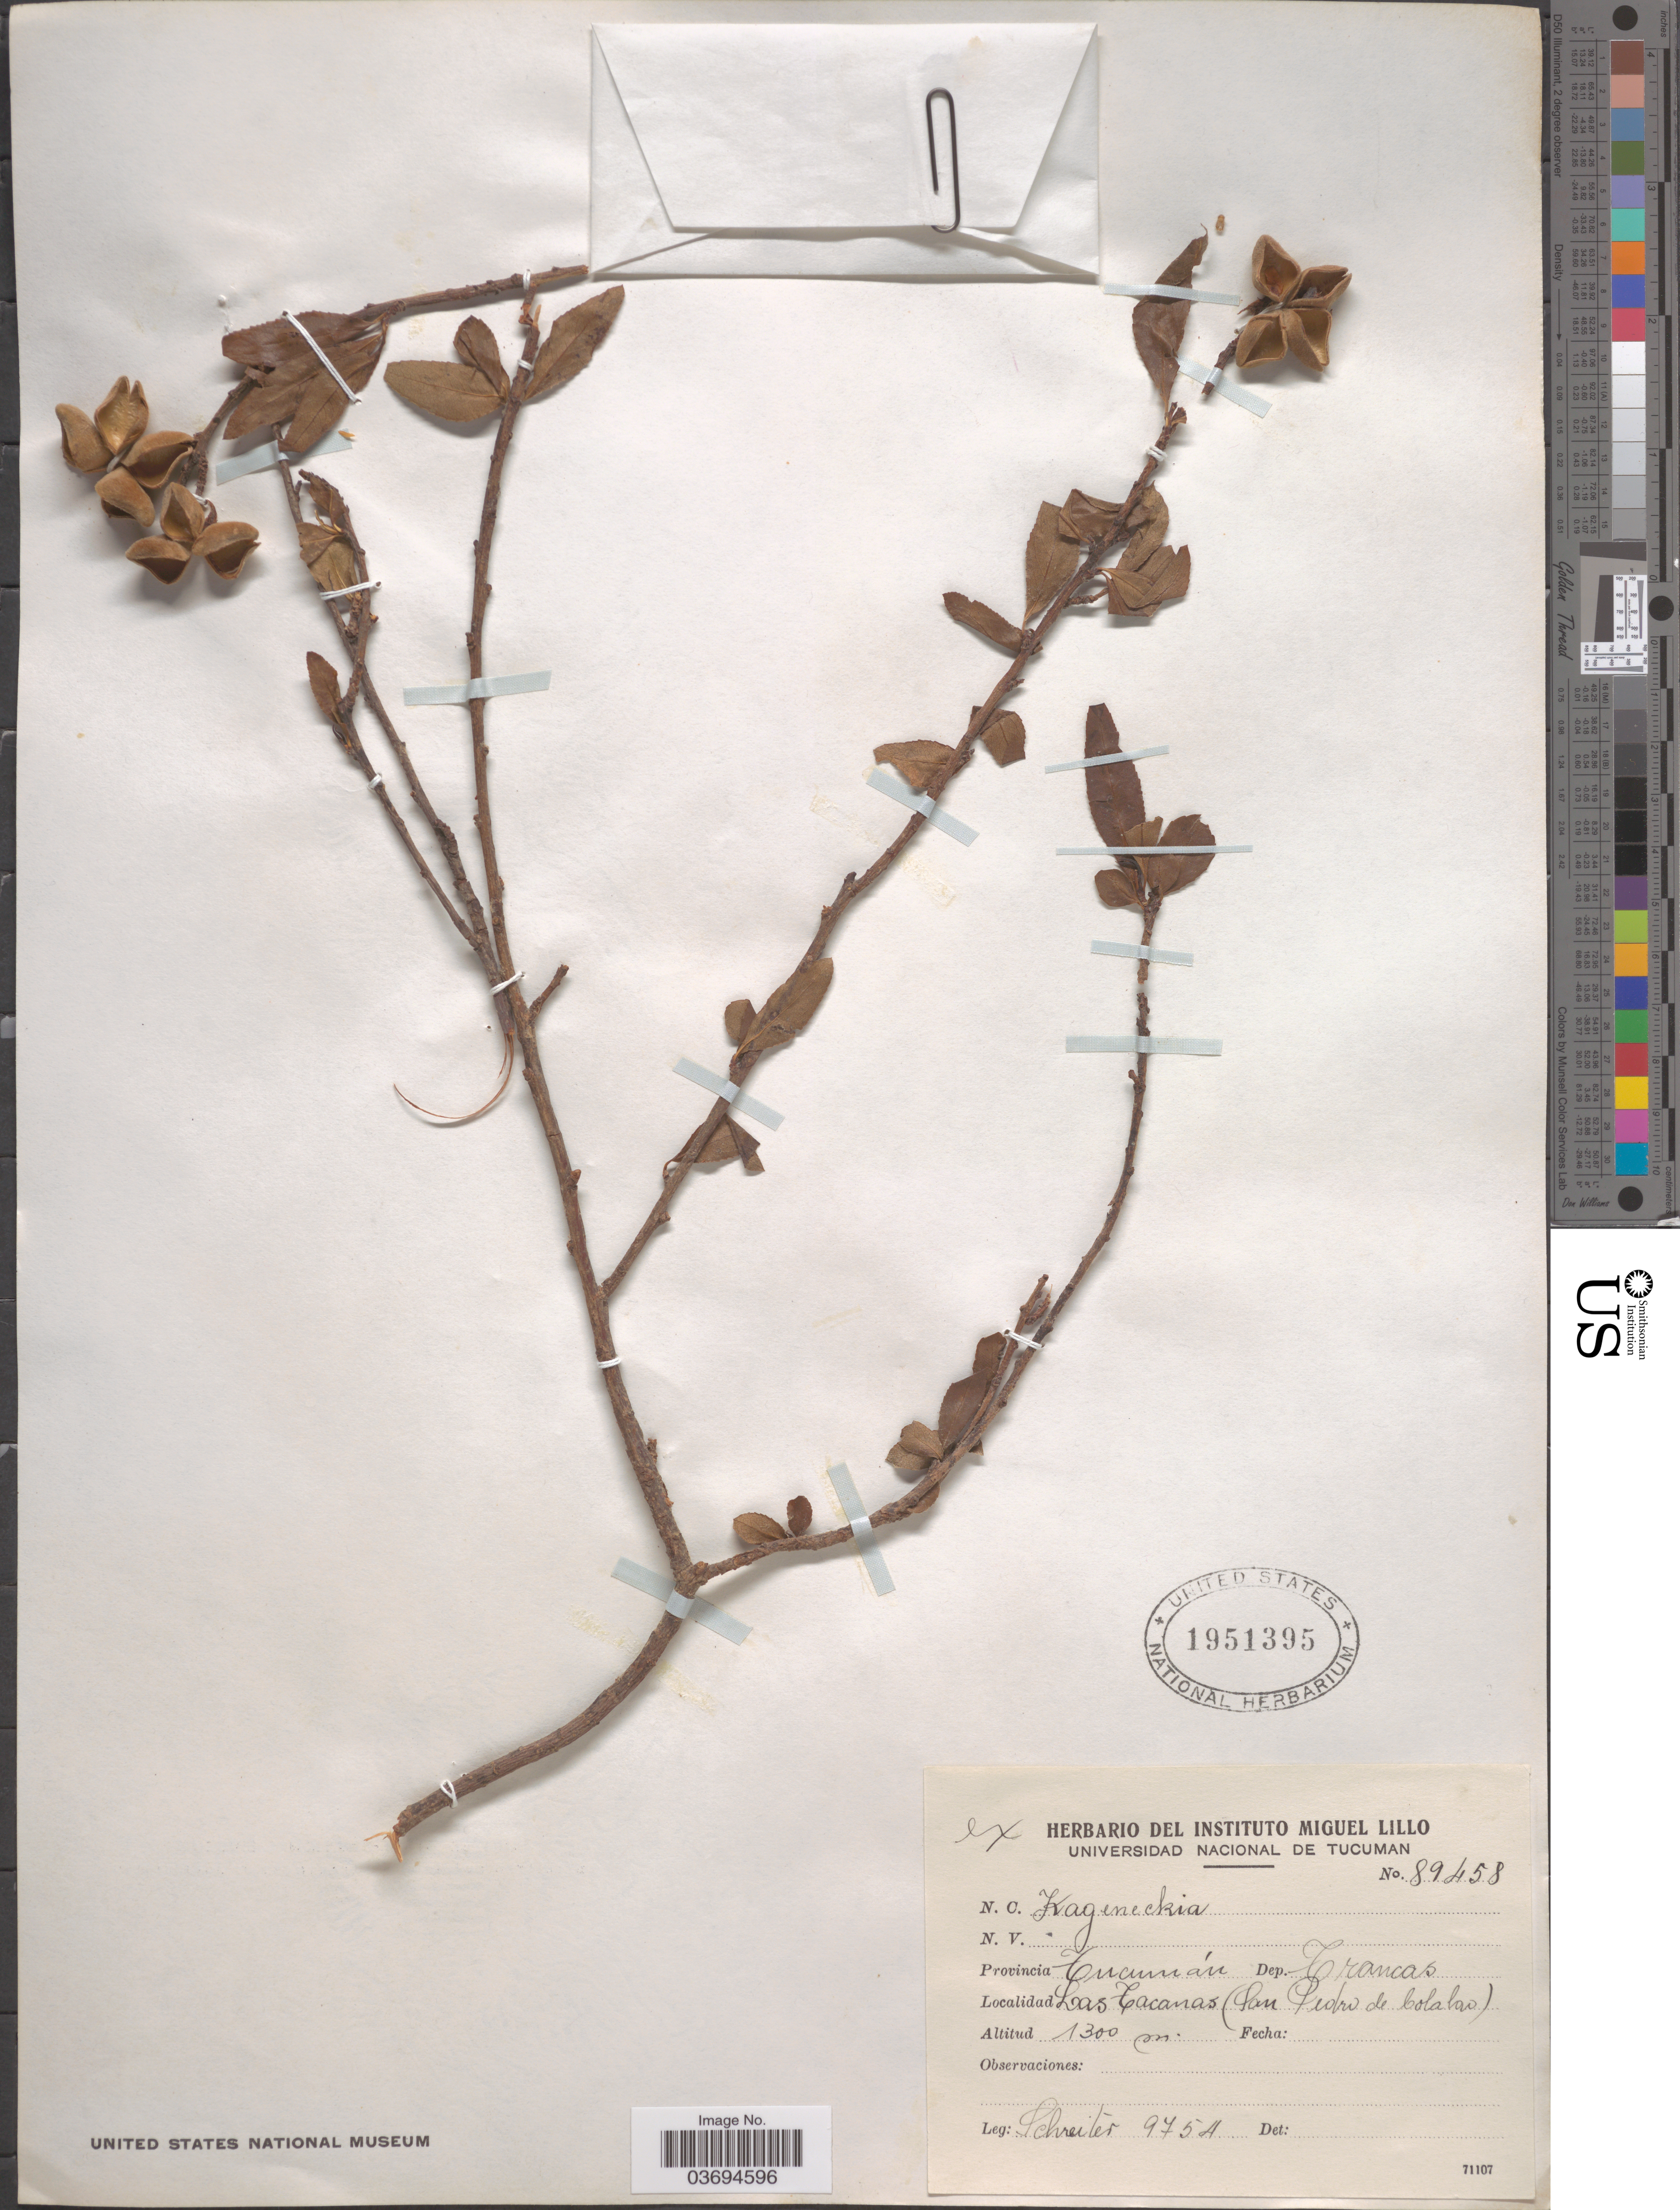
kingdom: Plantae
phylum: Tracheophyta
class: Magnoliopsida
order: Rosales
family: Rosaceae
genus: Kageneckia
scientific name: Kageneckia lanceolata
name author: Ruiz & Pav.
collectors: -. Schreiter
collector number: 9754*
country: Argentina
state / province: Tucuman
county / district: Trancas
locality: Las Tacanas (San Pedro de Colalao).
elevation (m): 1300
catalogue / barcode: US 1951395